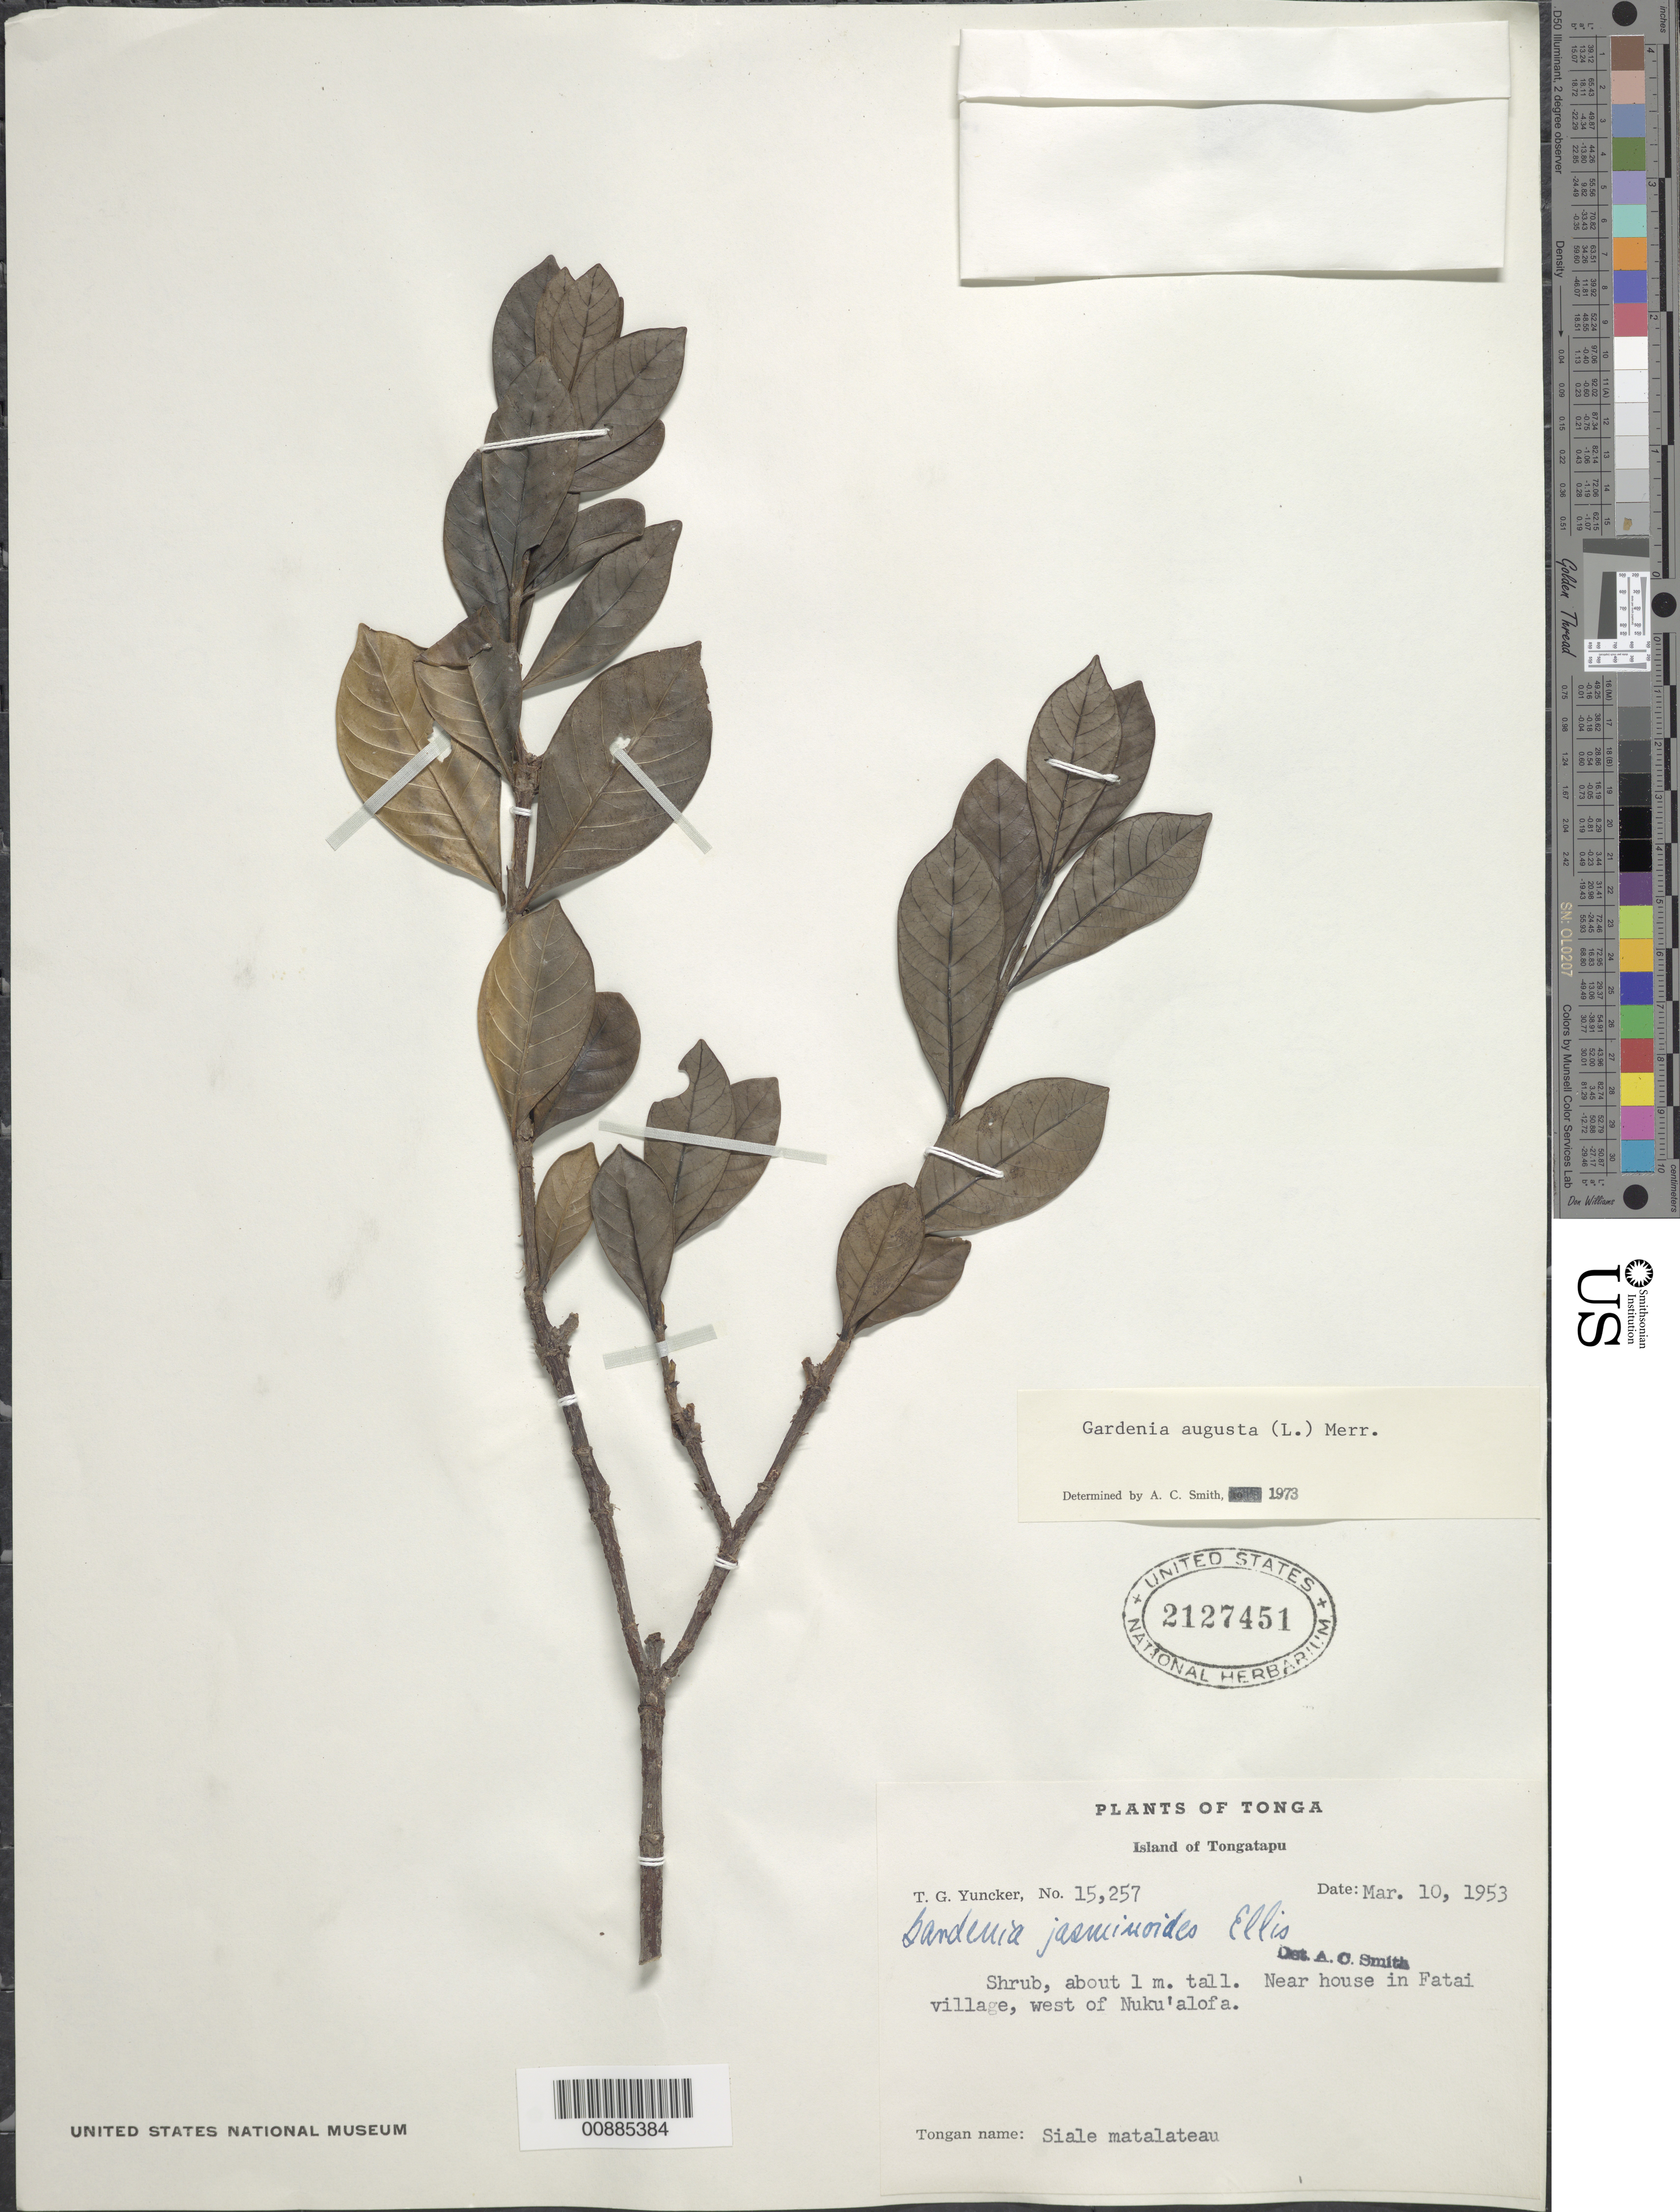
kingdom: Plantae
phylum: Tracheophyta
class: Magnoliopsida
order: Gentianales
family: Rubiaceae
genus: Gardenia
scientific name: Gardenia augusta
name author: (L.) Merr.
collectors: T. G. Yuncker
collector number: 15257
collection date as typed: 10 Mar 1953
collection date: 1953-03-10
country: Tonga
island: Tongatapu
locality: near house in Fatai village, west of Nuku'alofa.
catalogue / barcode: US 2127451